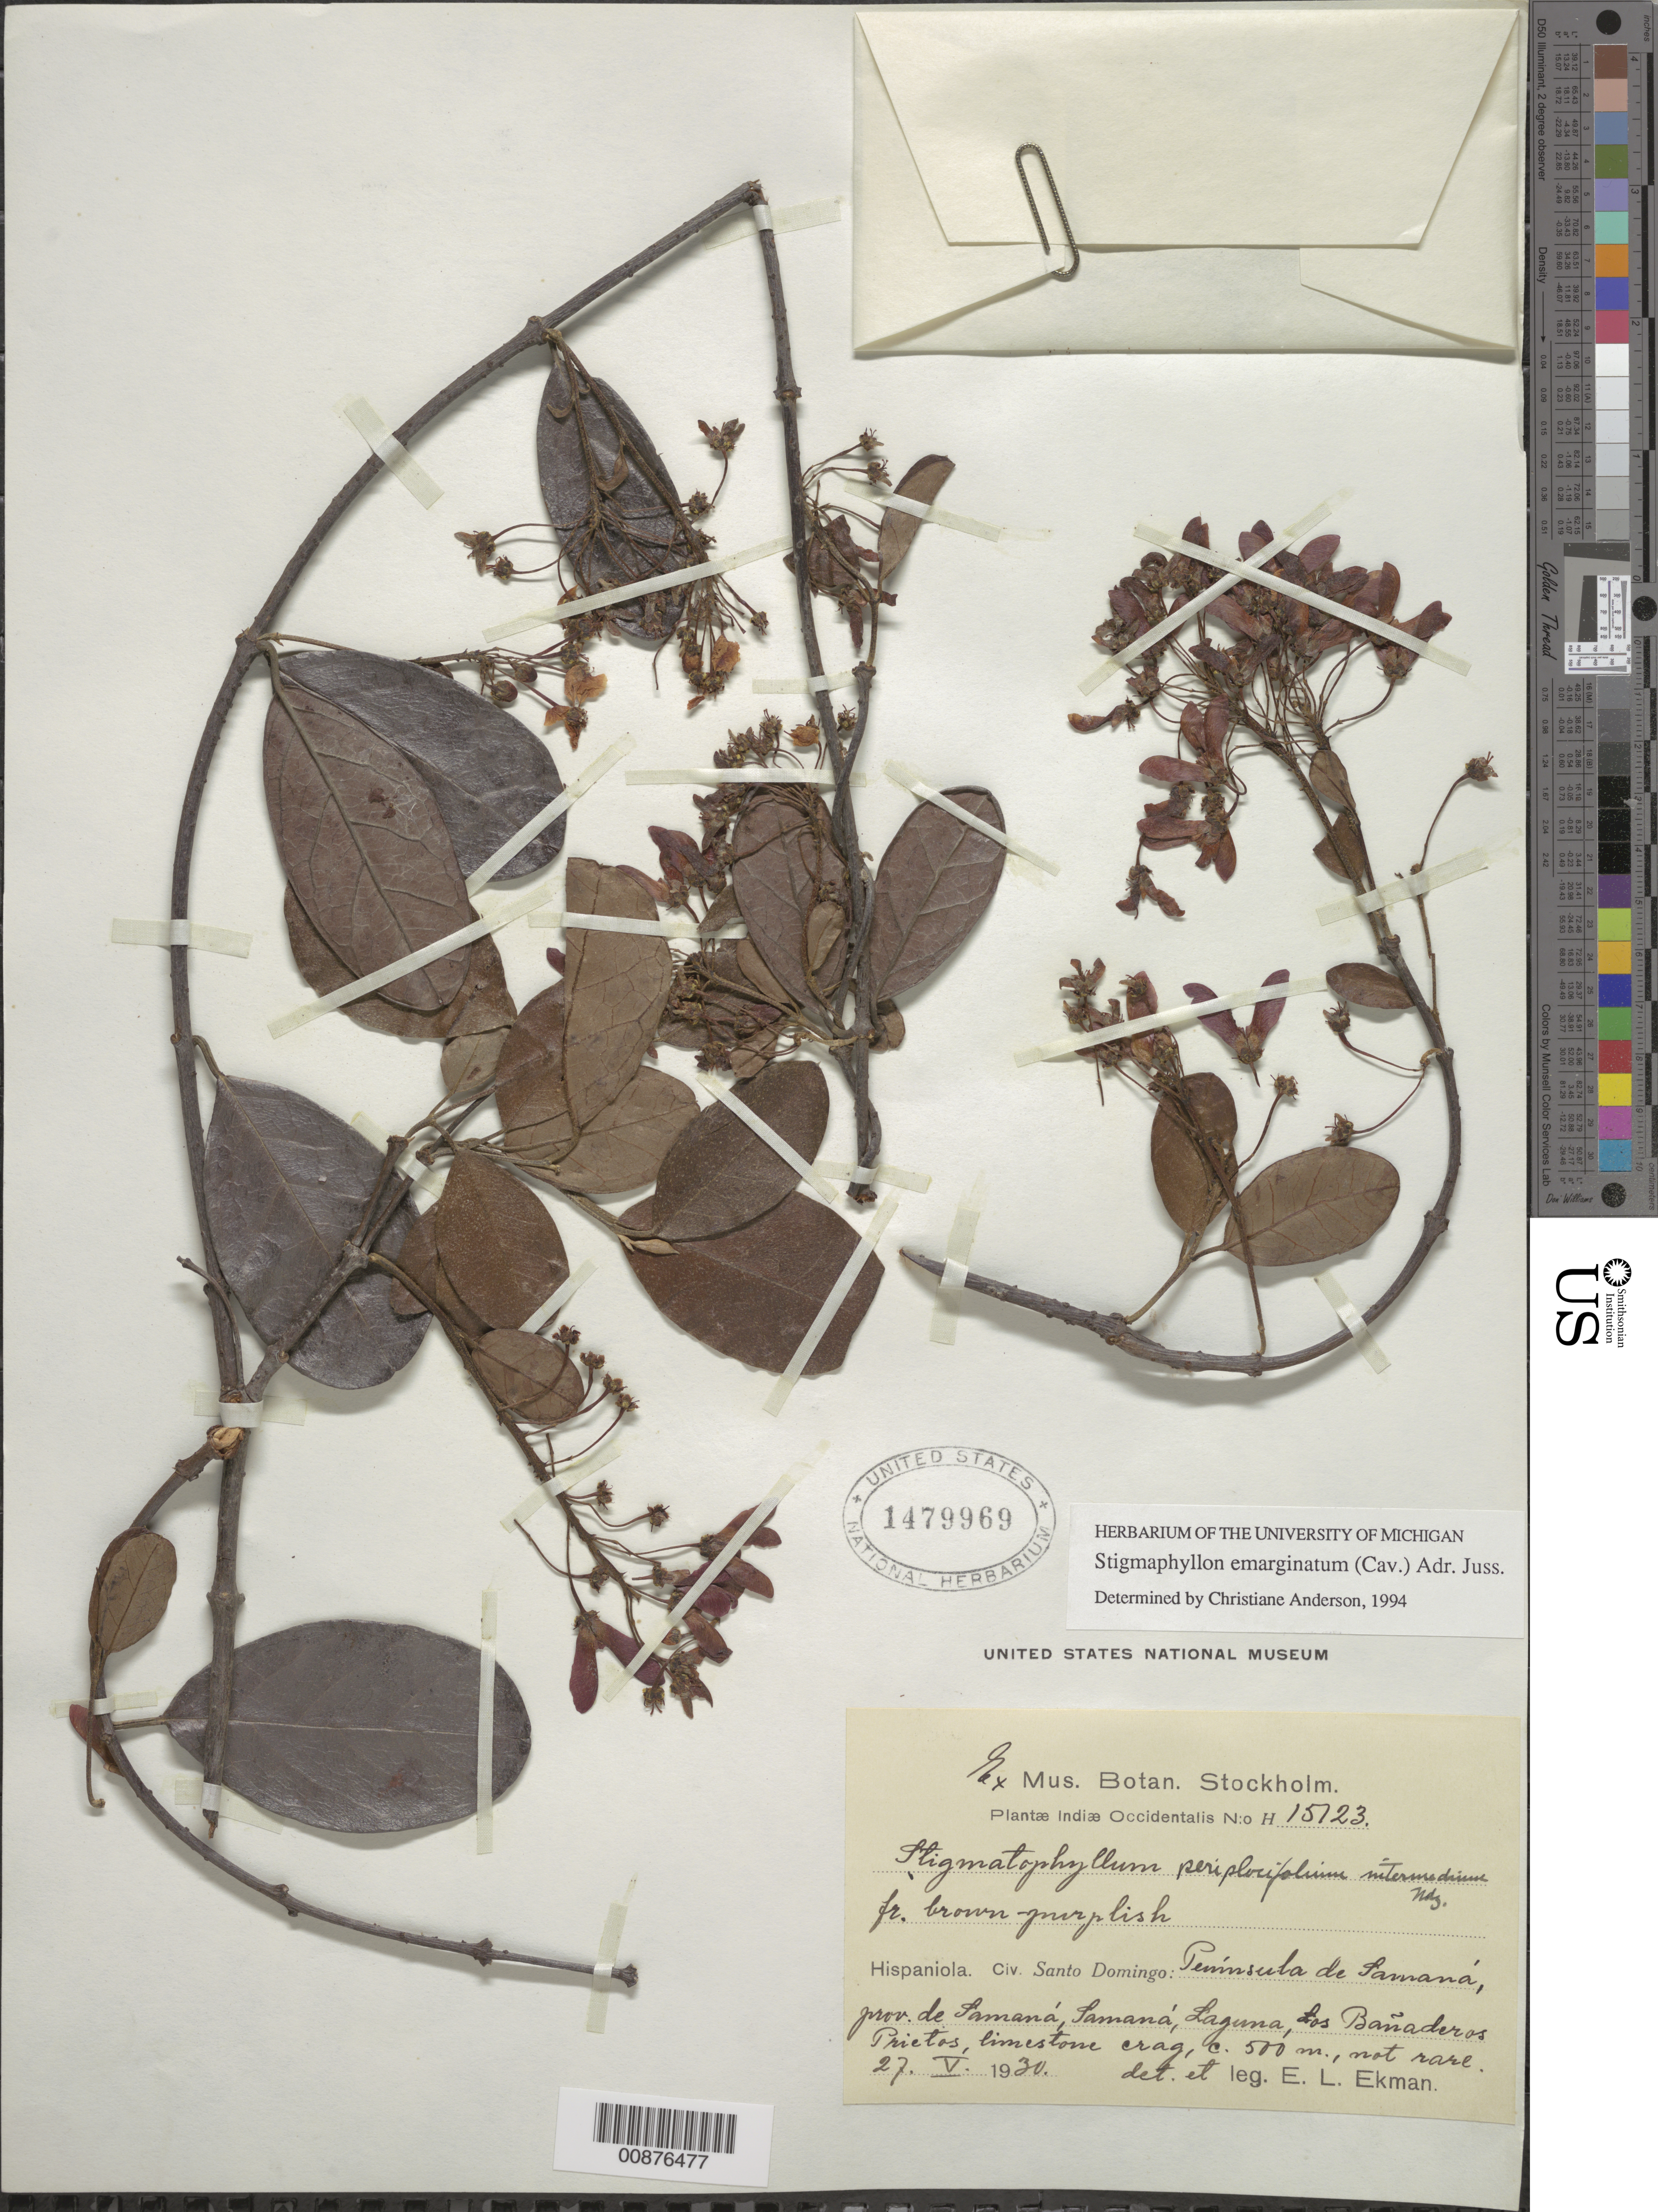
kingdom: Plantae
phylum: Tracheophyta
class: Magnoliopsida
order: Malpighiales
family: Malpighiaceae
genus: Stigmaphyllon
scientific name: Stigmaphyllon emarginatum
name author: (Cav.) A. Juss.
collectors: E. L. Ekman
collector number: H 15123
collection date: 1930-05-27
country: Dominican Republic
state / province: Samaná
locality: Hispaniola. Civ. Santo Domingo: Península de Samaná, prov. de Samaná, Samaná, Laguna, Los Bañaderos Prietos.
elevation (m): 500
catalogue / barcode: US 1479969